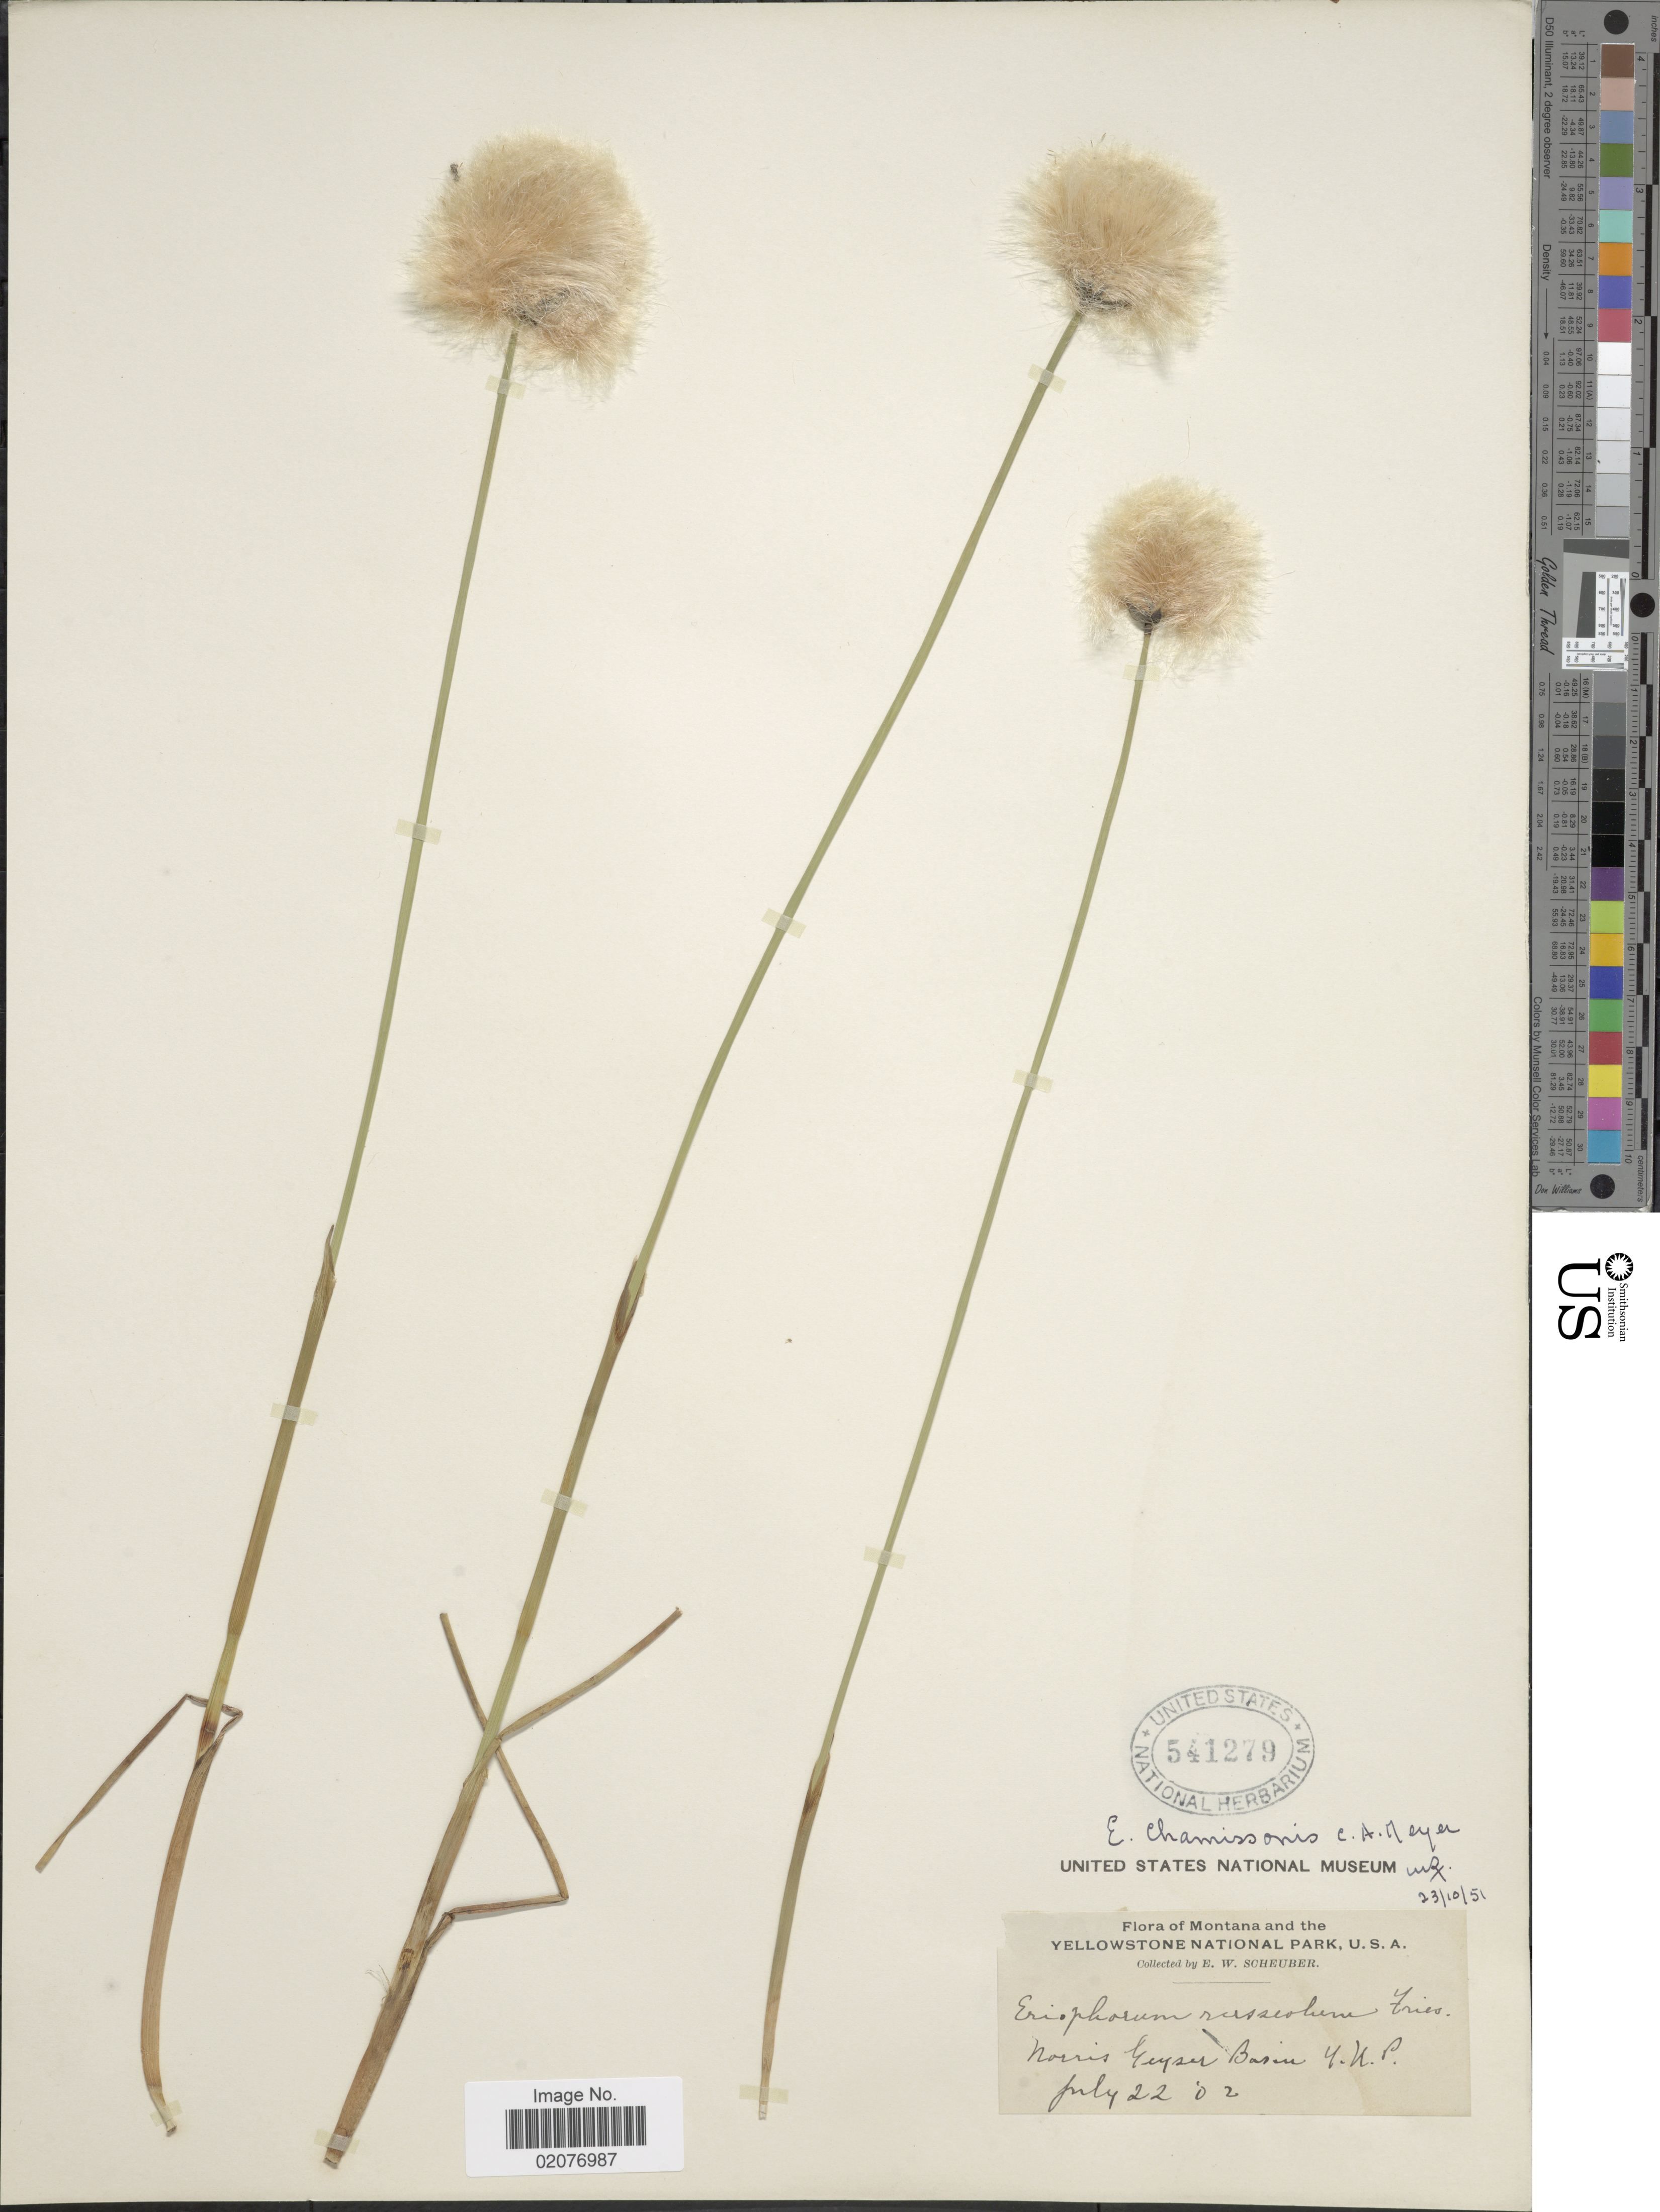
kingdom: Plantae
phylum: Tracheophyta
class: Liliopsida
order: Poales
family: Cyperaceae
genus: Eriophorum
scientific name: Eriophorum chamissonis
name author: C.A. Mey.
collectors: E. Scheuber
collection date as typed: Transcribed d/m/y: 22/7/2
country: United States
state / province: Wyoming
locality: Yellowstone National Park, Norris Geyser Basin Y.N.P.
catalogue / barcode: US 541279